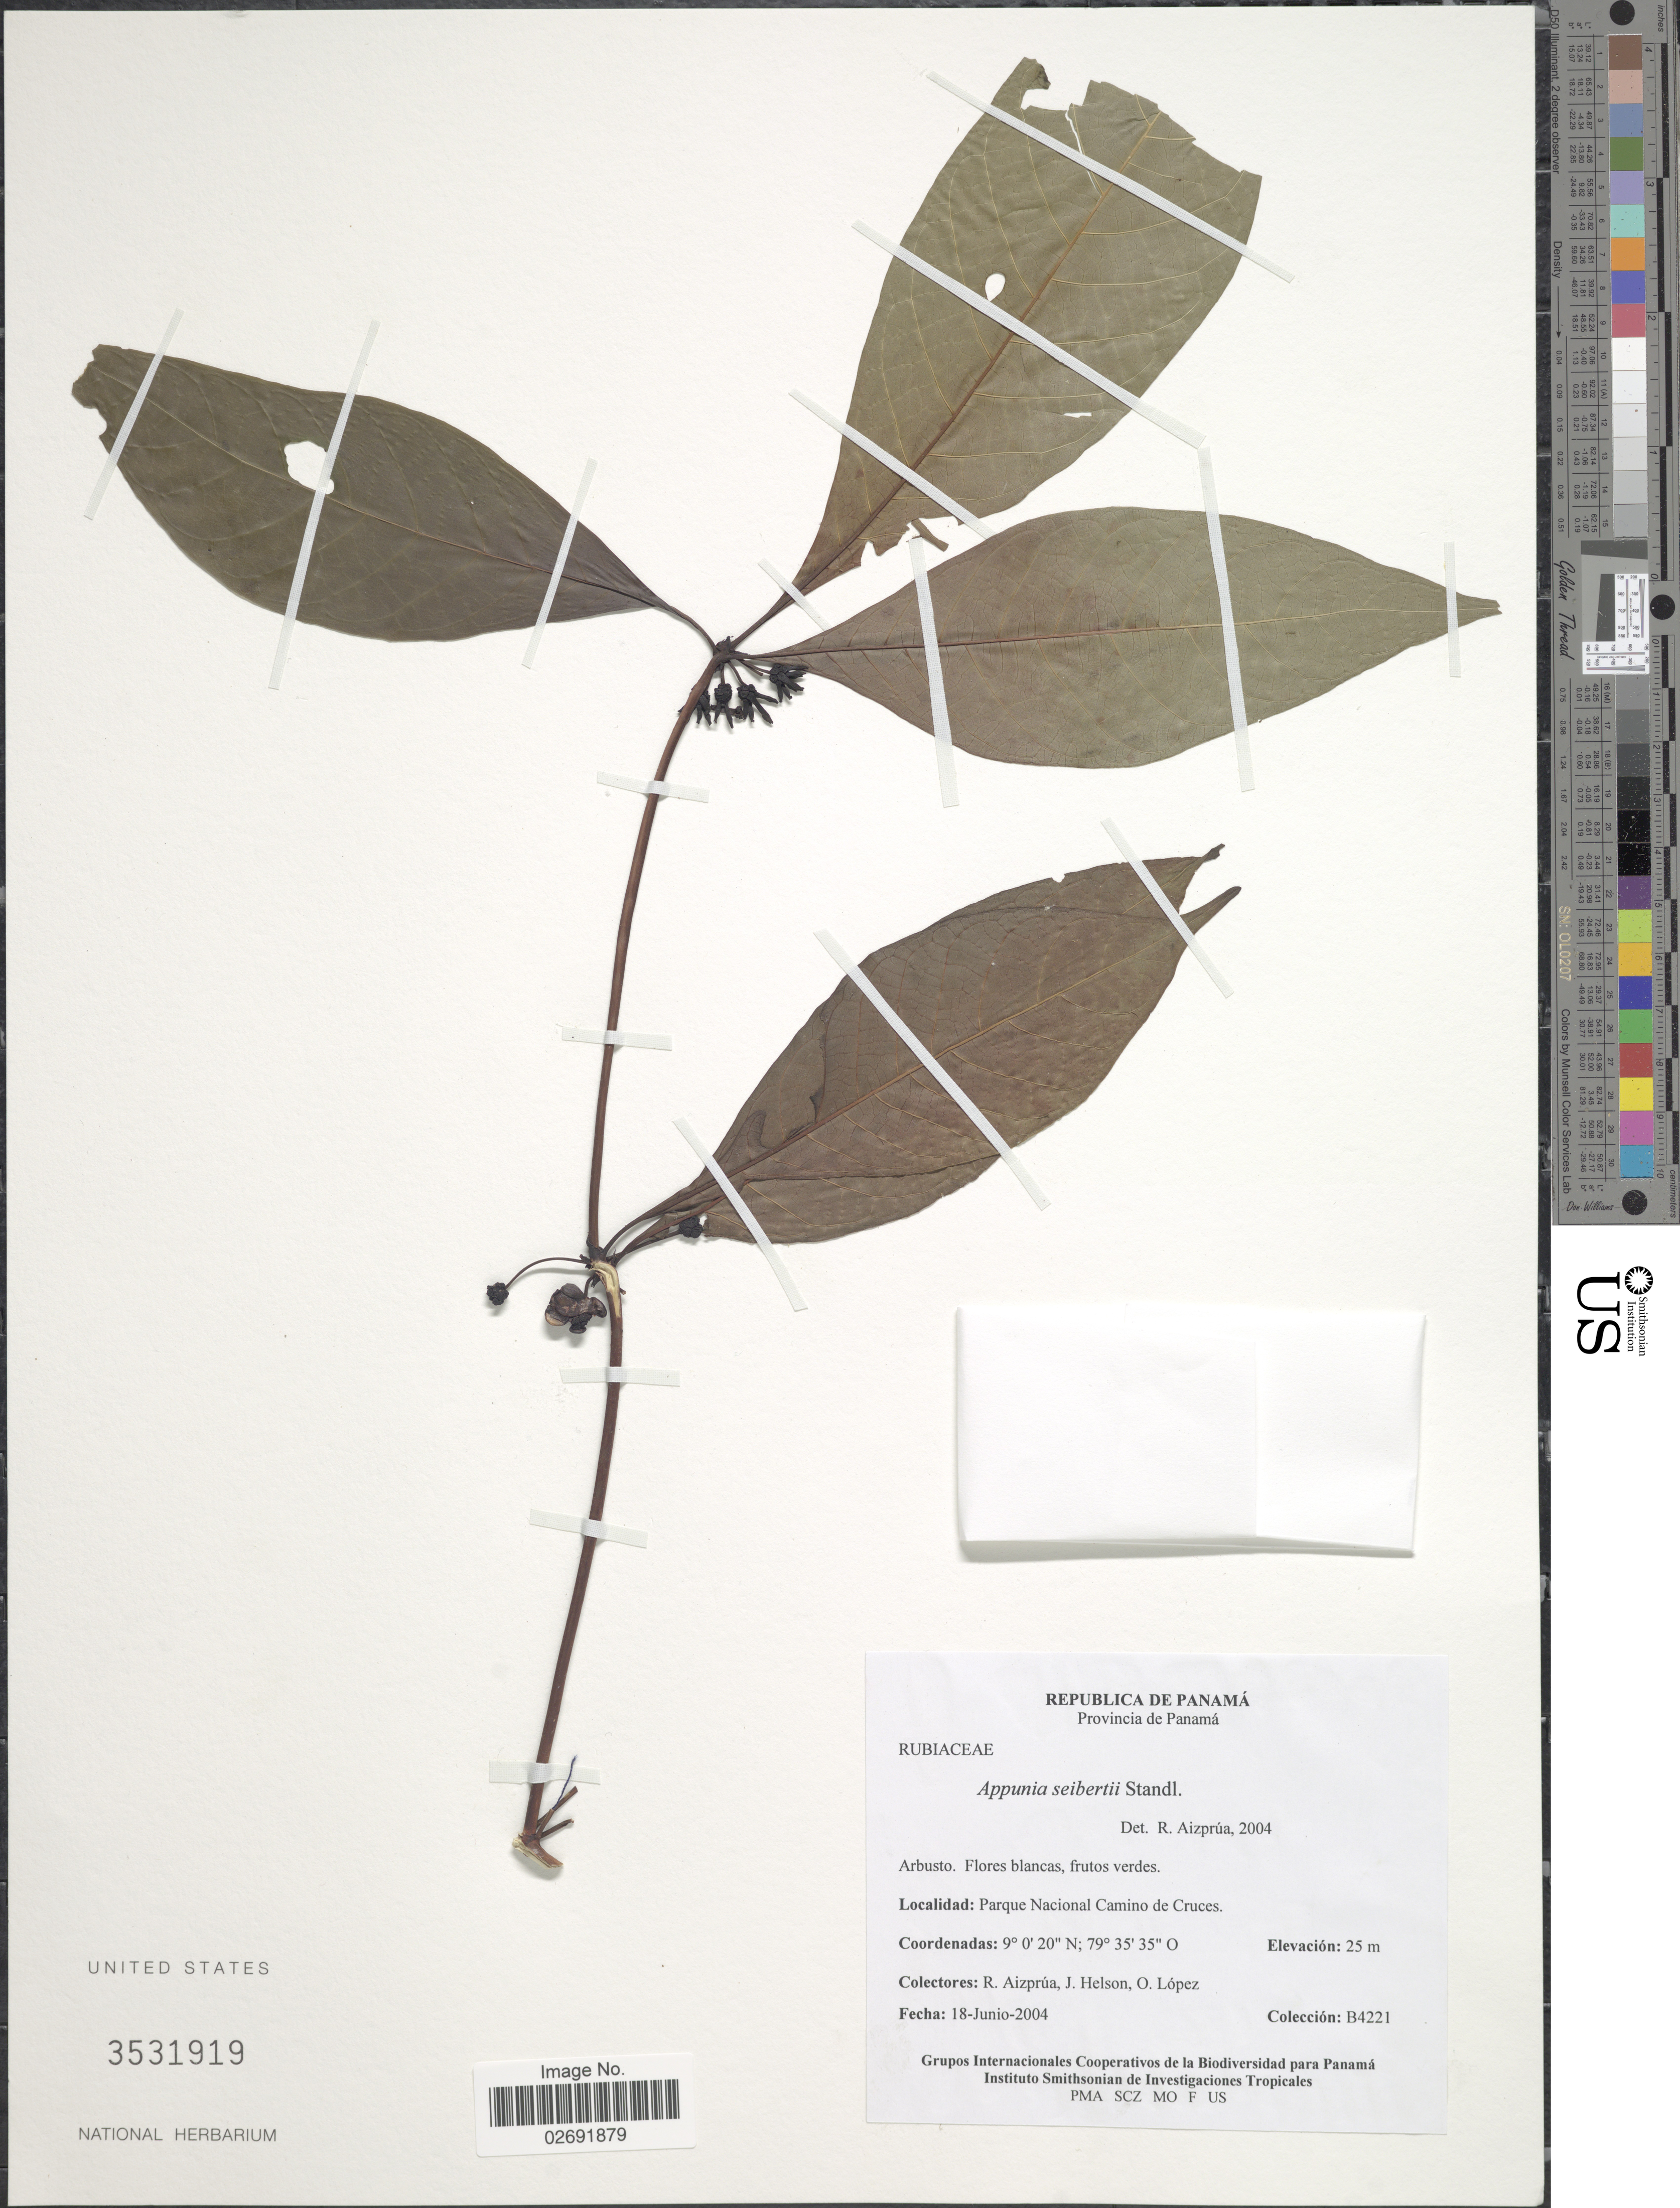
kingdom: Plantae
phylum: Tracheophyta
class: Magnoliopsida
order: Gentianales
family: Rubiaceae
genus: Appunia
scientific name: Appunia siebertii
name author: Standl.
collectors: R. Aizprúa, J. Helson & O. Lopez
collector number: B4221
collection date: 2004-06-18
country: Panama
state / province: Panamá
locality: Parque Nacional Camino de Cruces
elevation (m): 25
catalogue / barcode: US 3531919